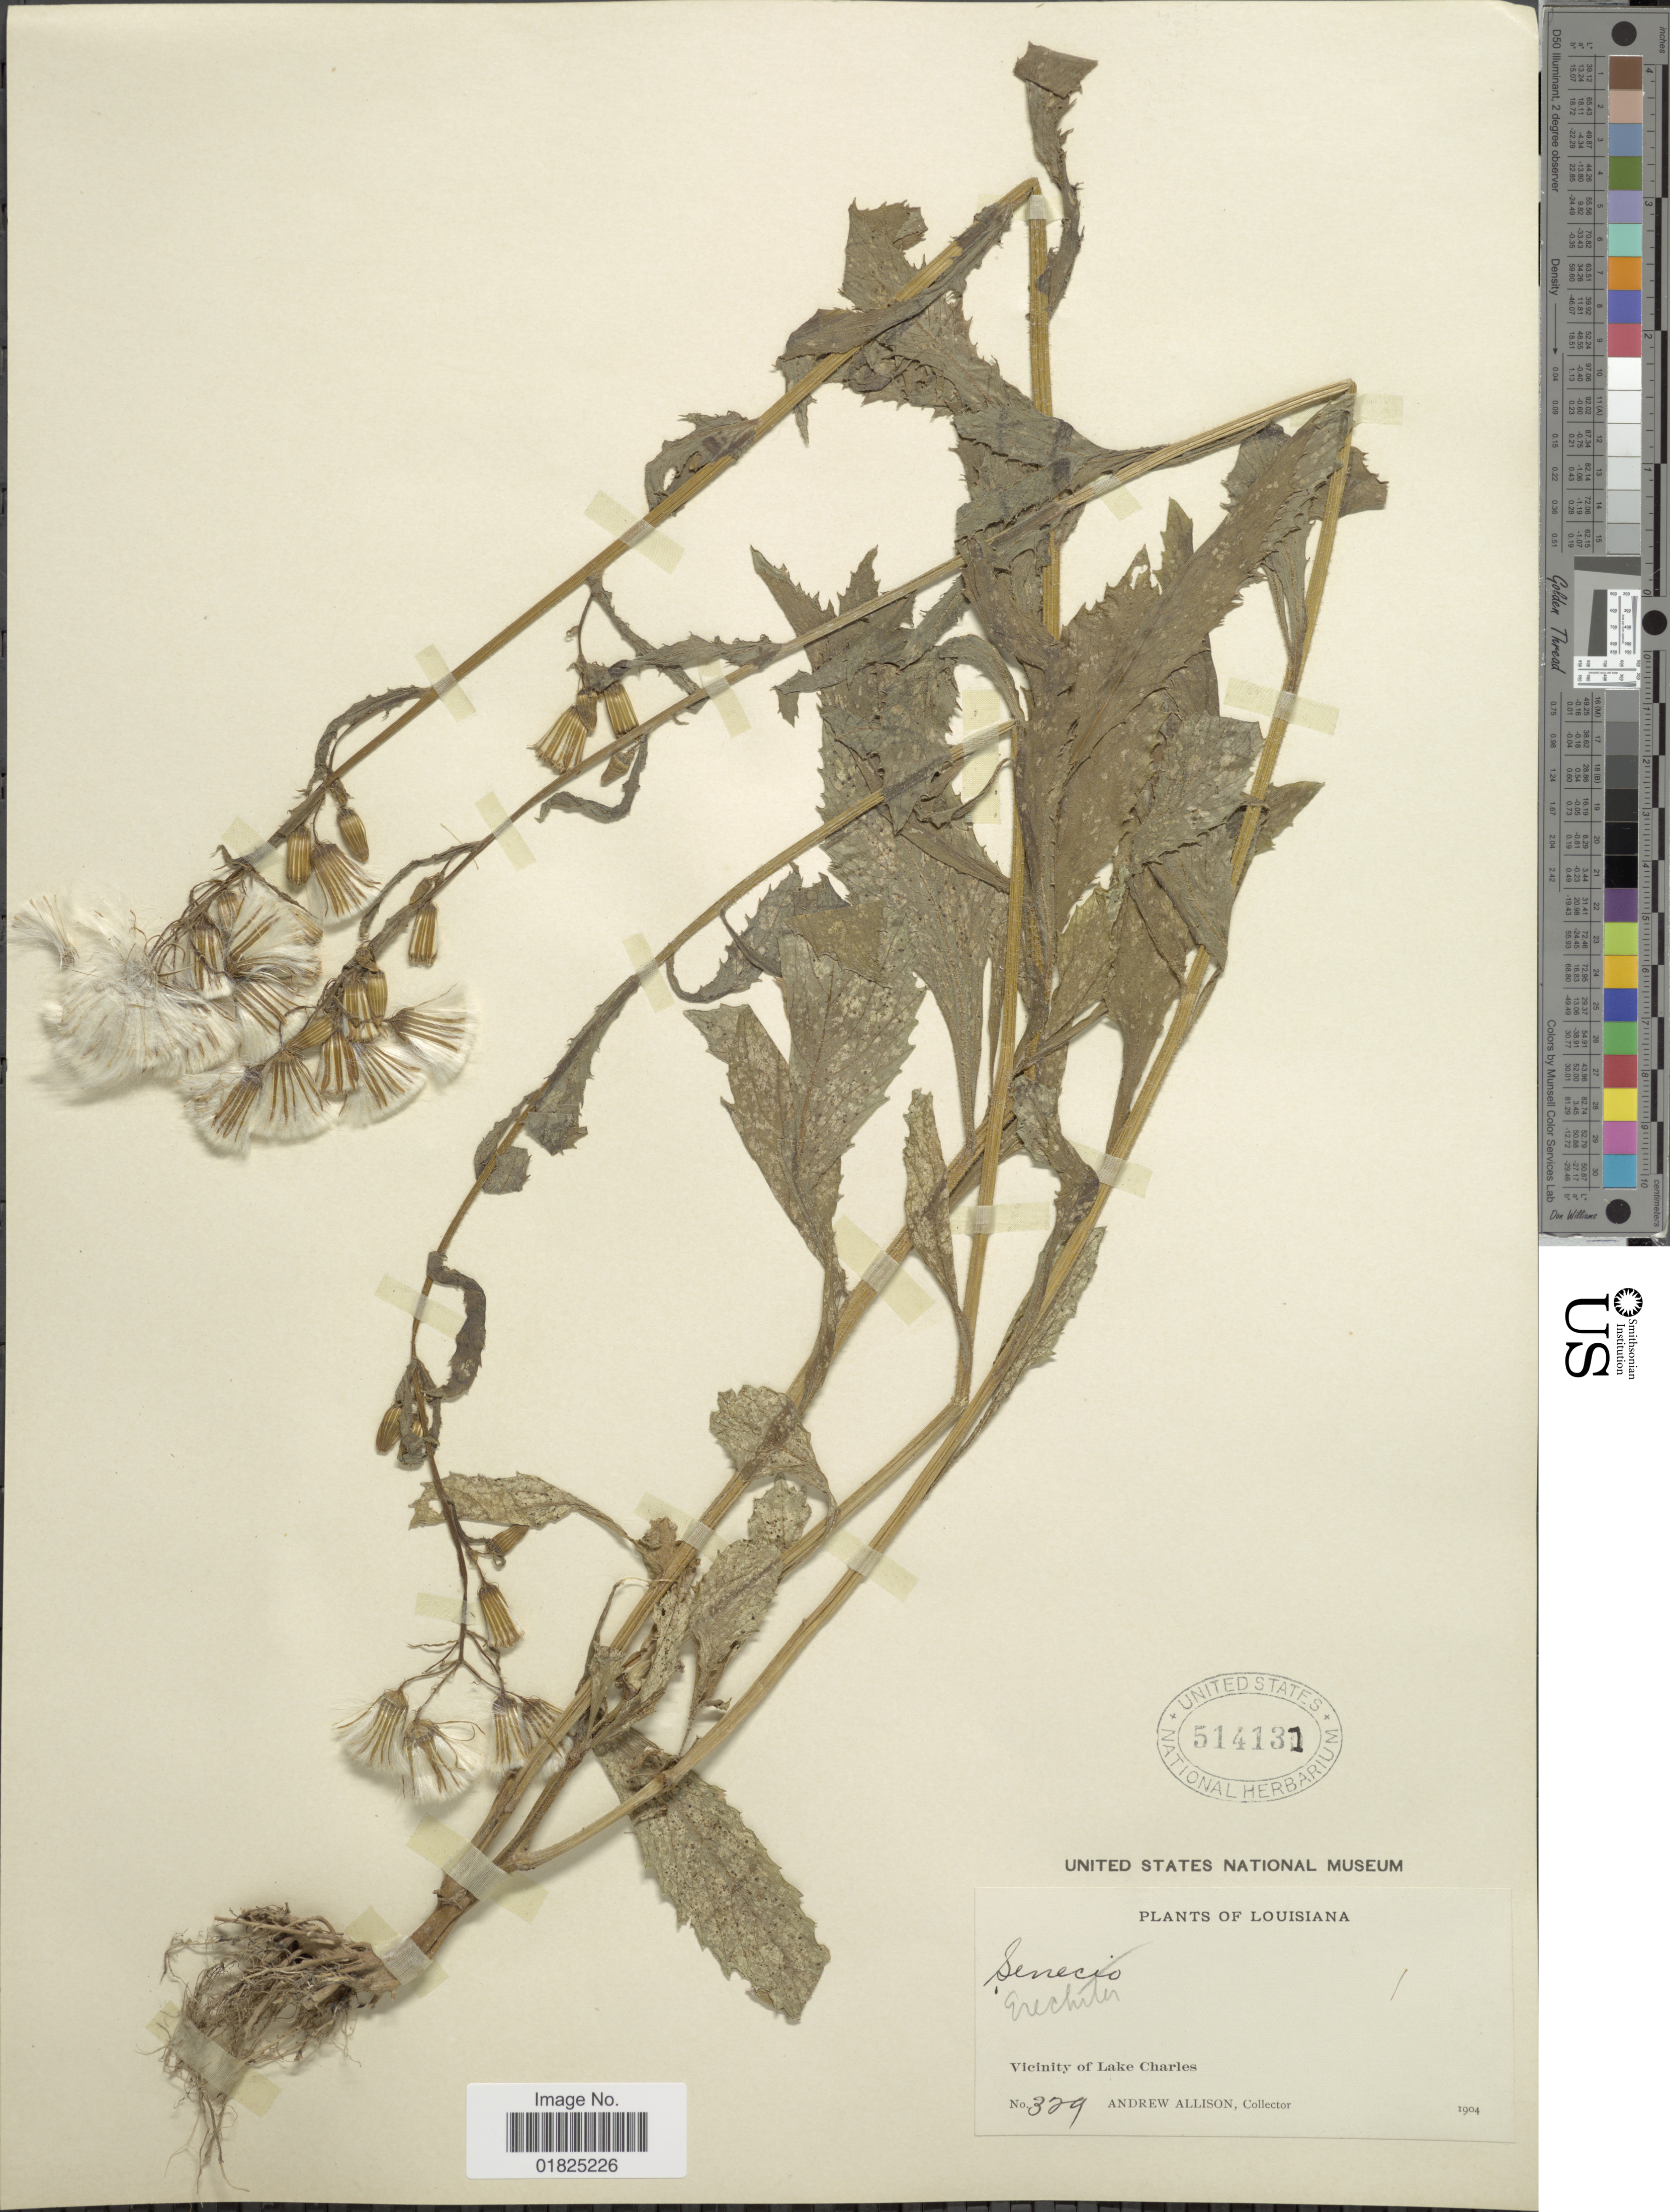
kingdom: Plantae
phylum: Tracheophyta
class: Magnoliopsida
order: Asterales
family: Asteraceae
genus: Erechtites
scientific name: Erechtites hieraciifolius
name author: (L.) Raf. ex DC.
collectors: A. Allison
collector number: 329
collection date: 1904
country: United States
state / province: Louisiana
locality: Vicinity of Lake Charles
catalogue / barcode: US 514131